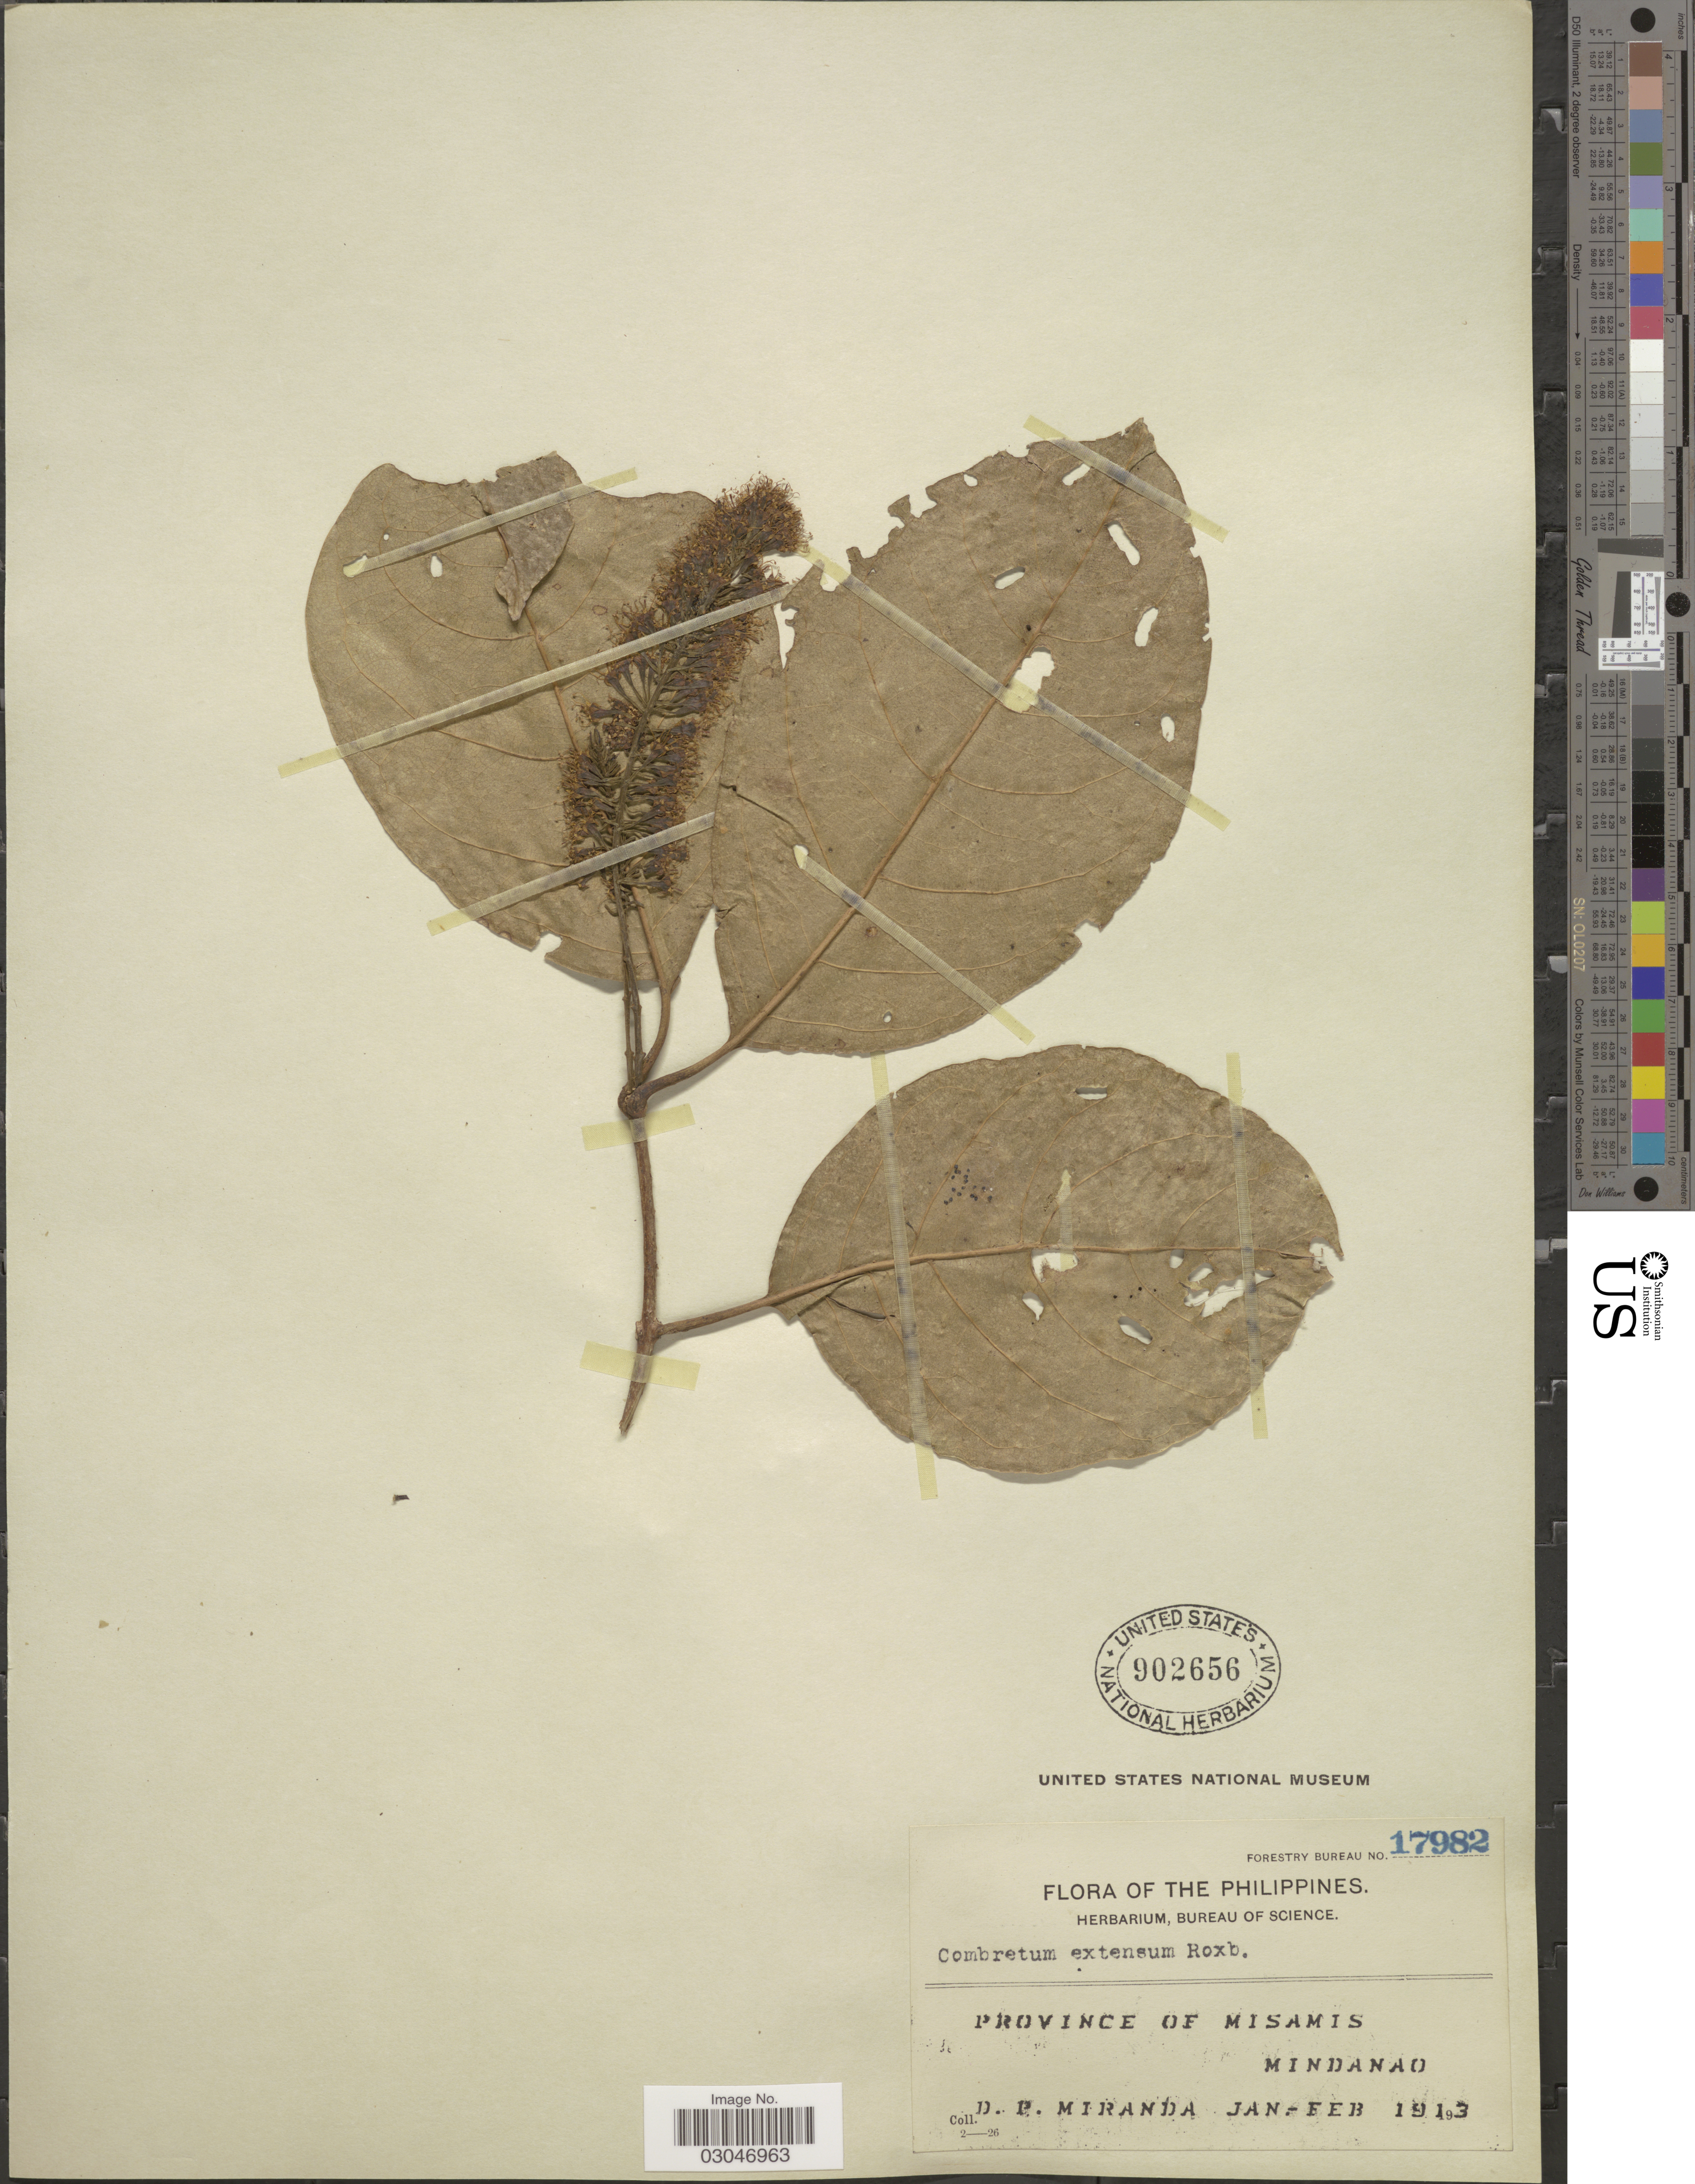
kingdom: Plantae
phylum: Tracheophyta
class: Magnoliopsida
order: Myrtales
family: Combretaceae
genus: Combretum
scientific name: Combretum extensum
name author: Roxb.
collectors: D. P. Miranda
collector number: Forestry Bureau 17982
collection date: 1913-01/1913-02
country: Philippines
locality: Province of Misamis, Mindanao.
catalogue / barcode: US 902656